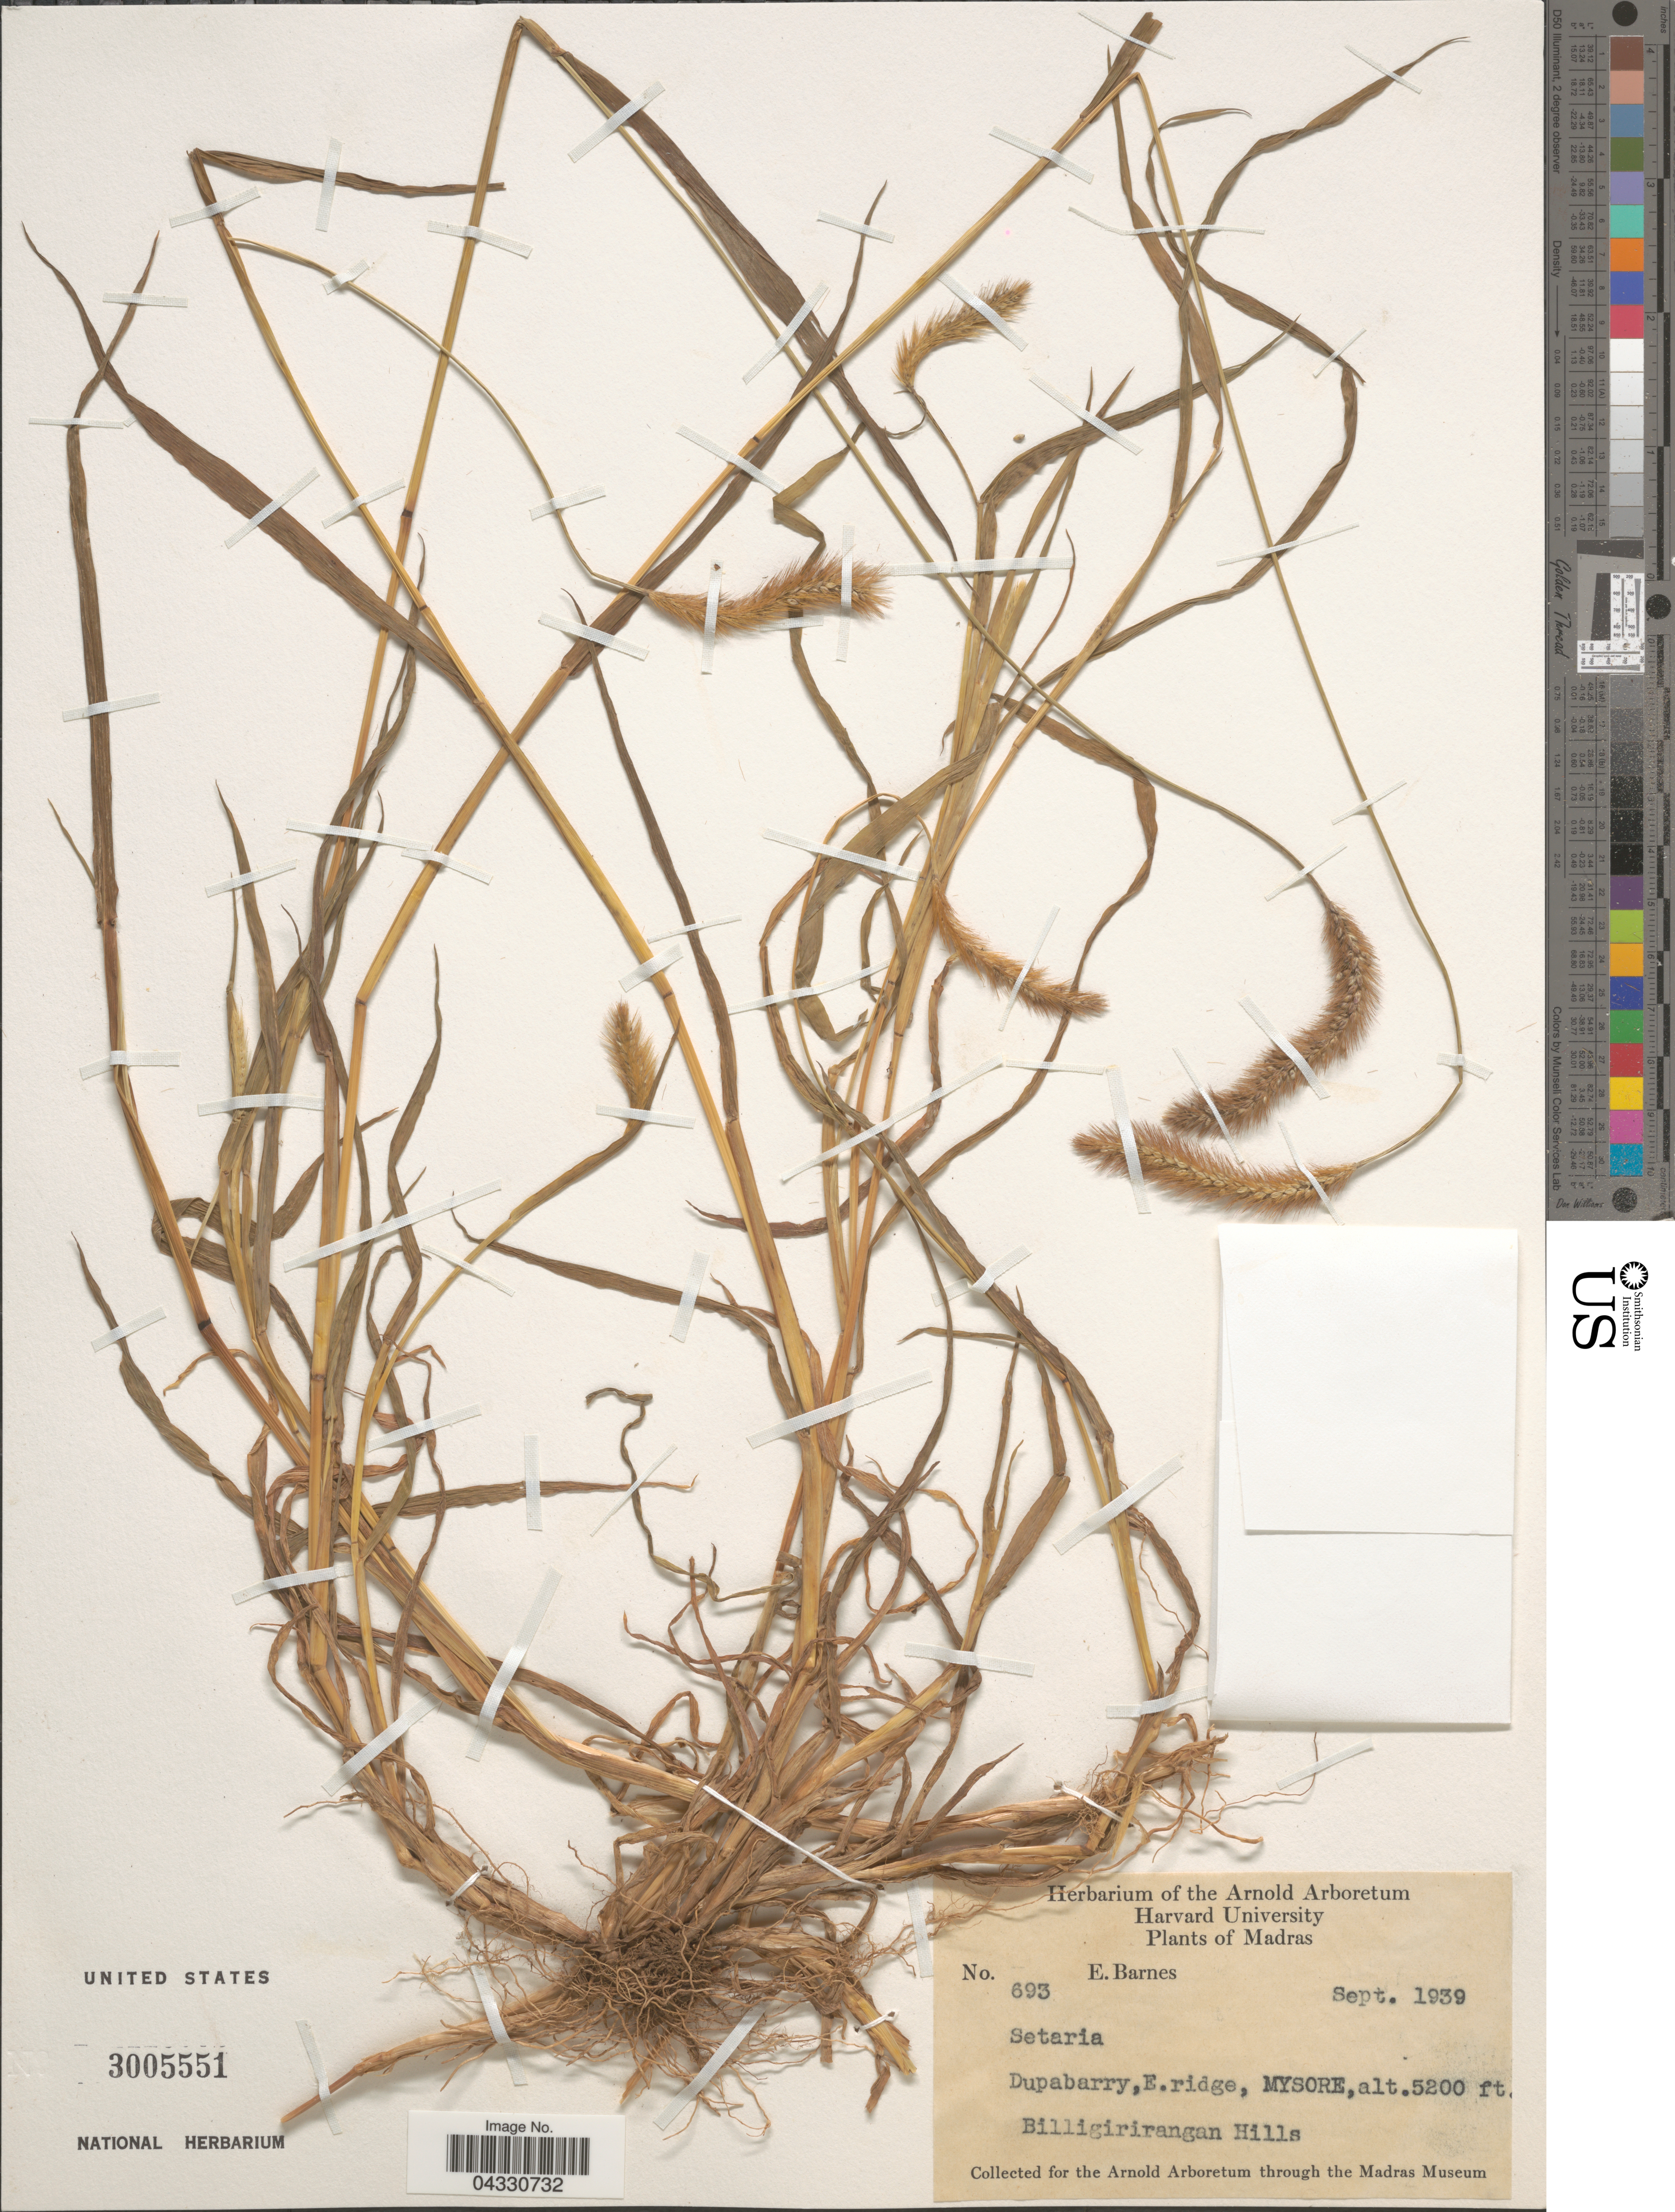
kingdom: Plantae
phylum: Tracheophyta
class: Liliopsida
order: Poales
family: Poaceae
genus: Setaria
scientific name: Setaria sp.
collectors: E. Barnes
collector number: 693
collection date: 1939-09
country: India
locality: Madras. Dupabarry, E. ridge, Mysore. Billigirirangan Hills.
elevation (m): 1585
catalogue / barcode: US 3005551